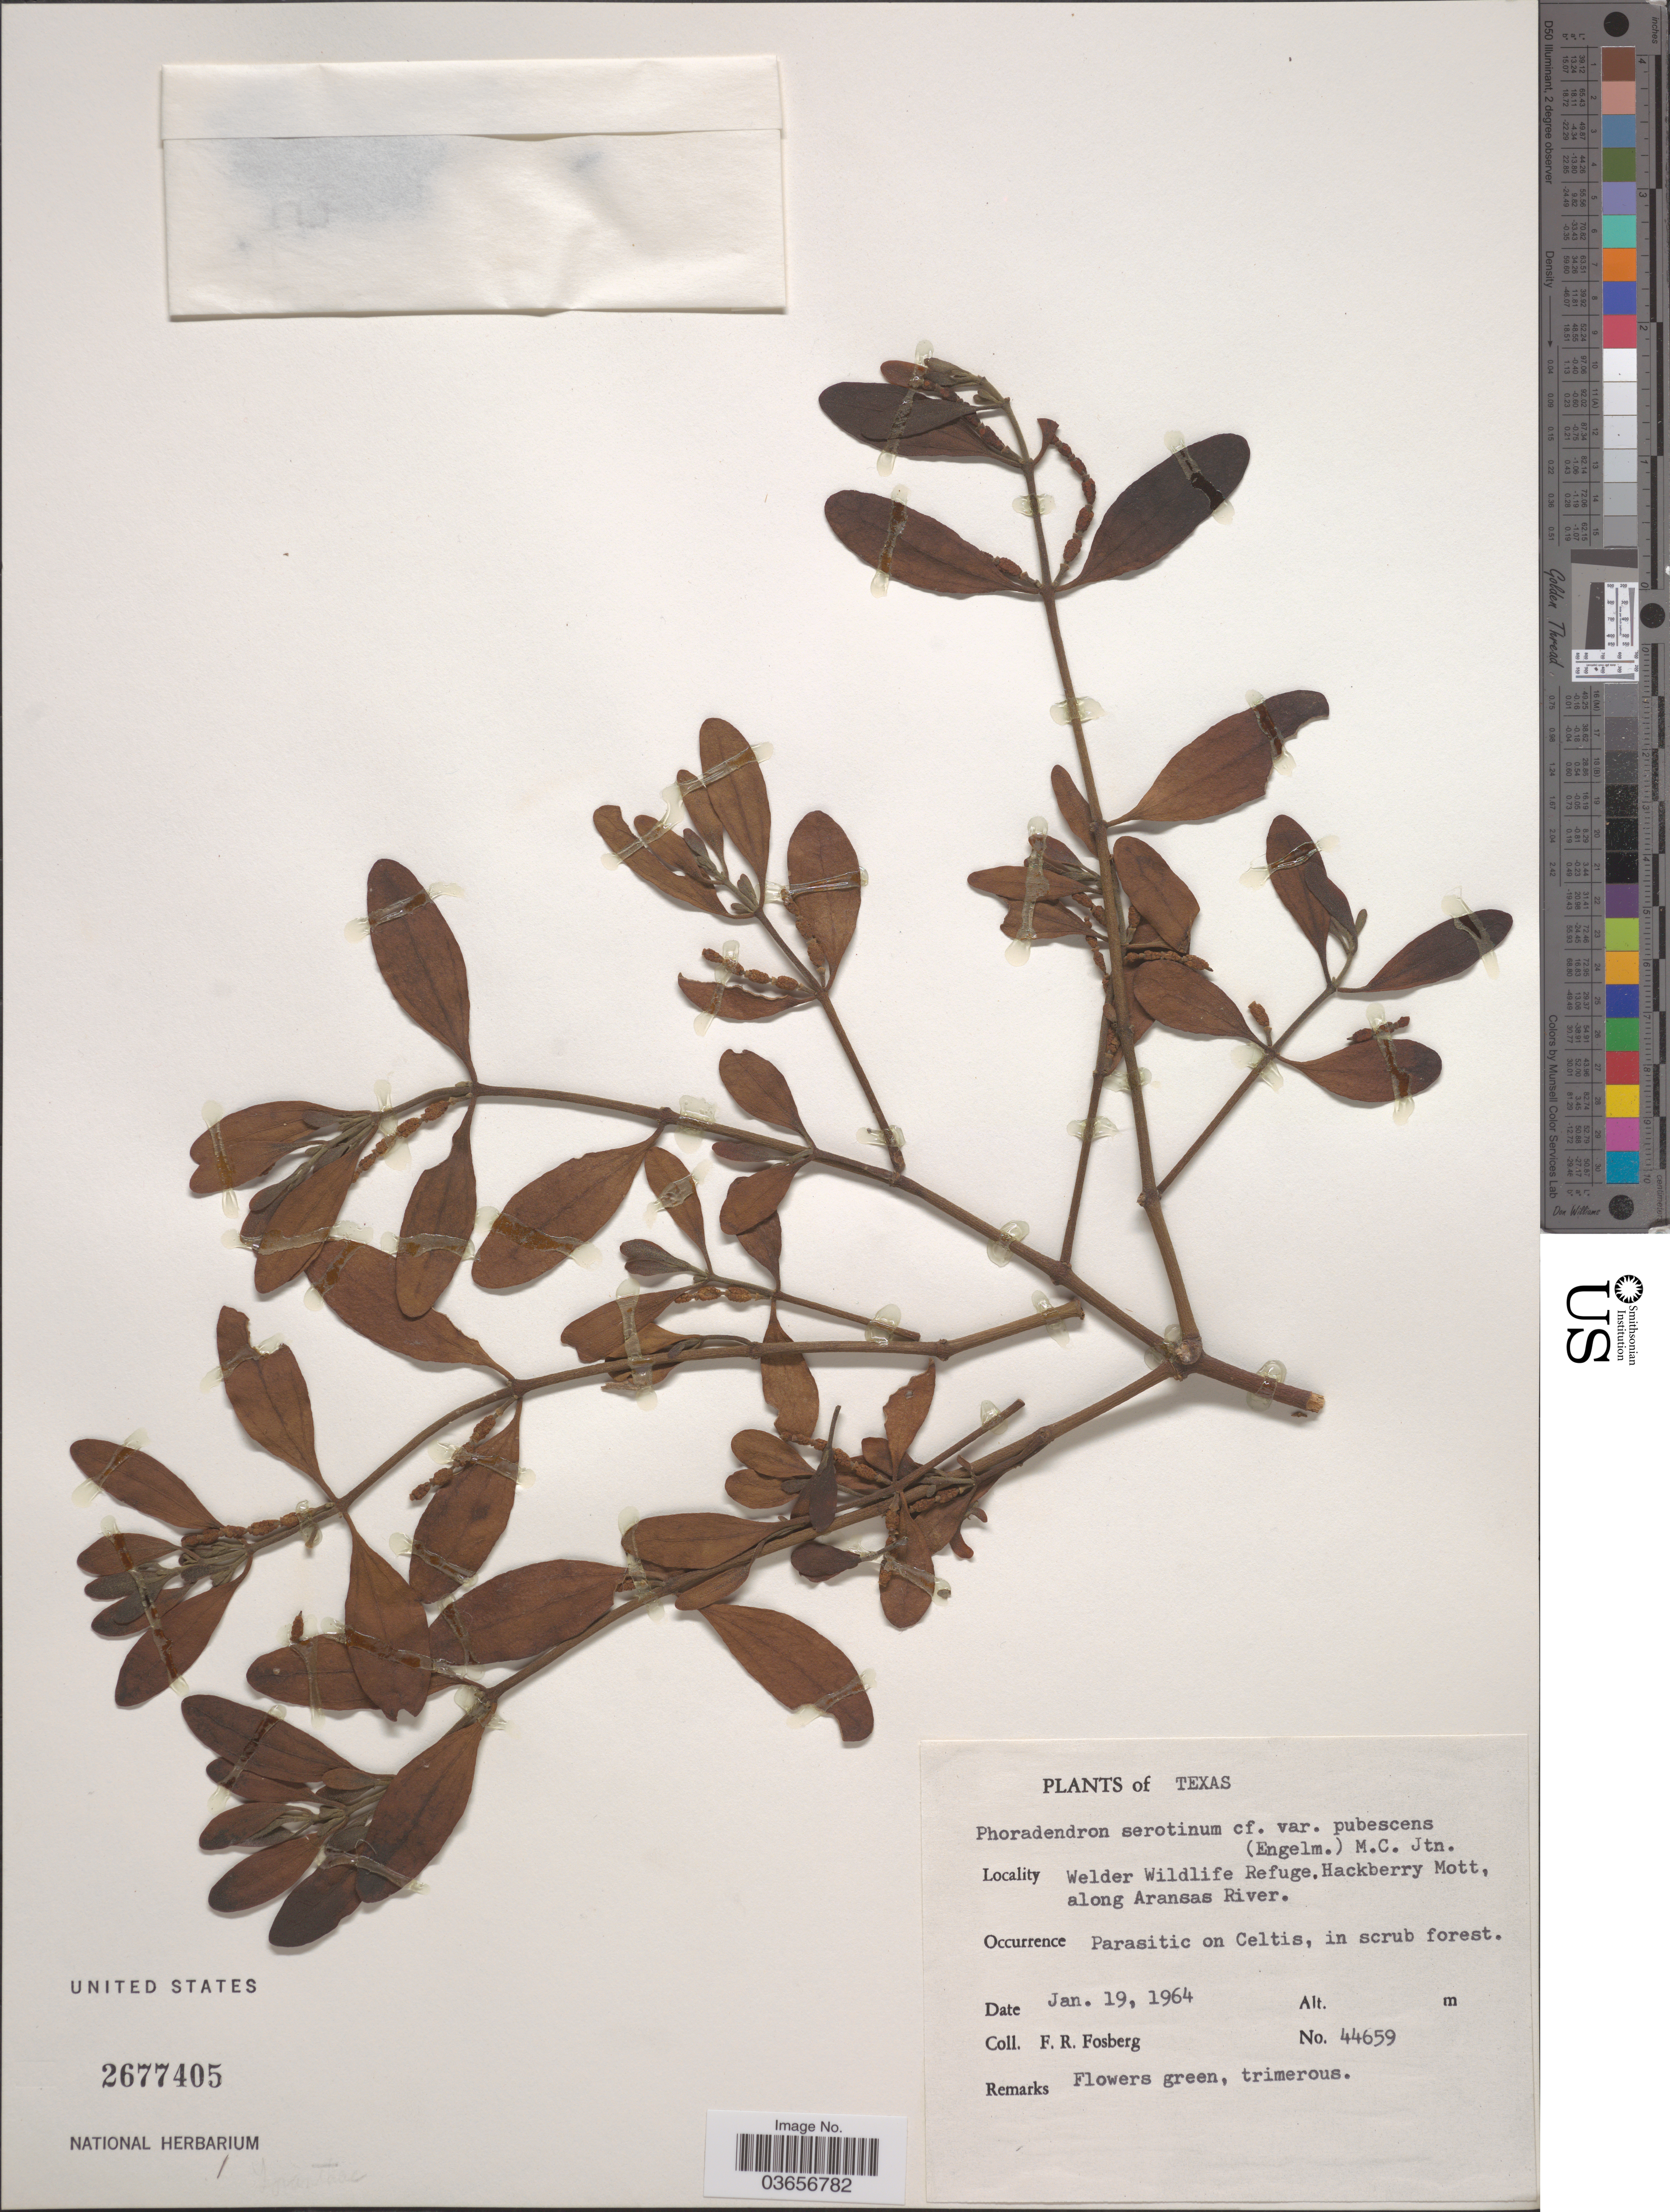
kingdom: Plantae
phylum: Tracheophyta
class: Magnoliopsida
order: Santalales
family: Viscaceae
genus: Phoradendron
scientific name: Phoradendron flavescens var. pubescens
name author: Engelm. ex A. Gray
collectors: F. R. Fosberg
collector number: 44659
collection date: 1964-01-19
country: United States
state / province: Texas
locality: Welder Wildlife Refuge. Hackberry Mott, along Aransas River.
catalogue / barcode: US 2677405